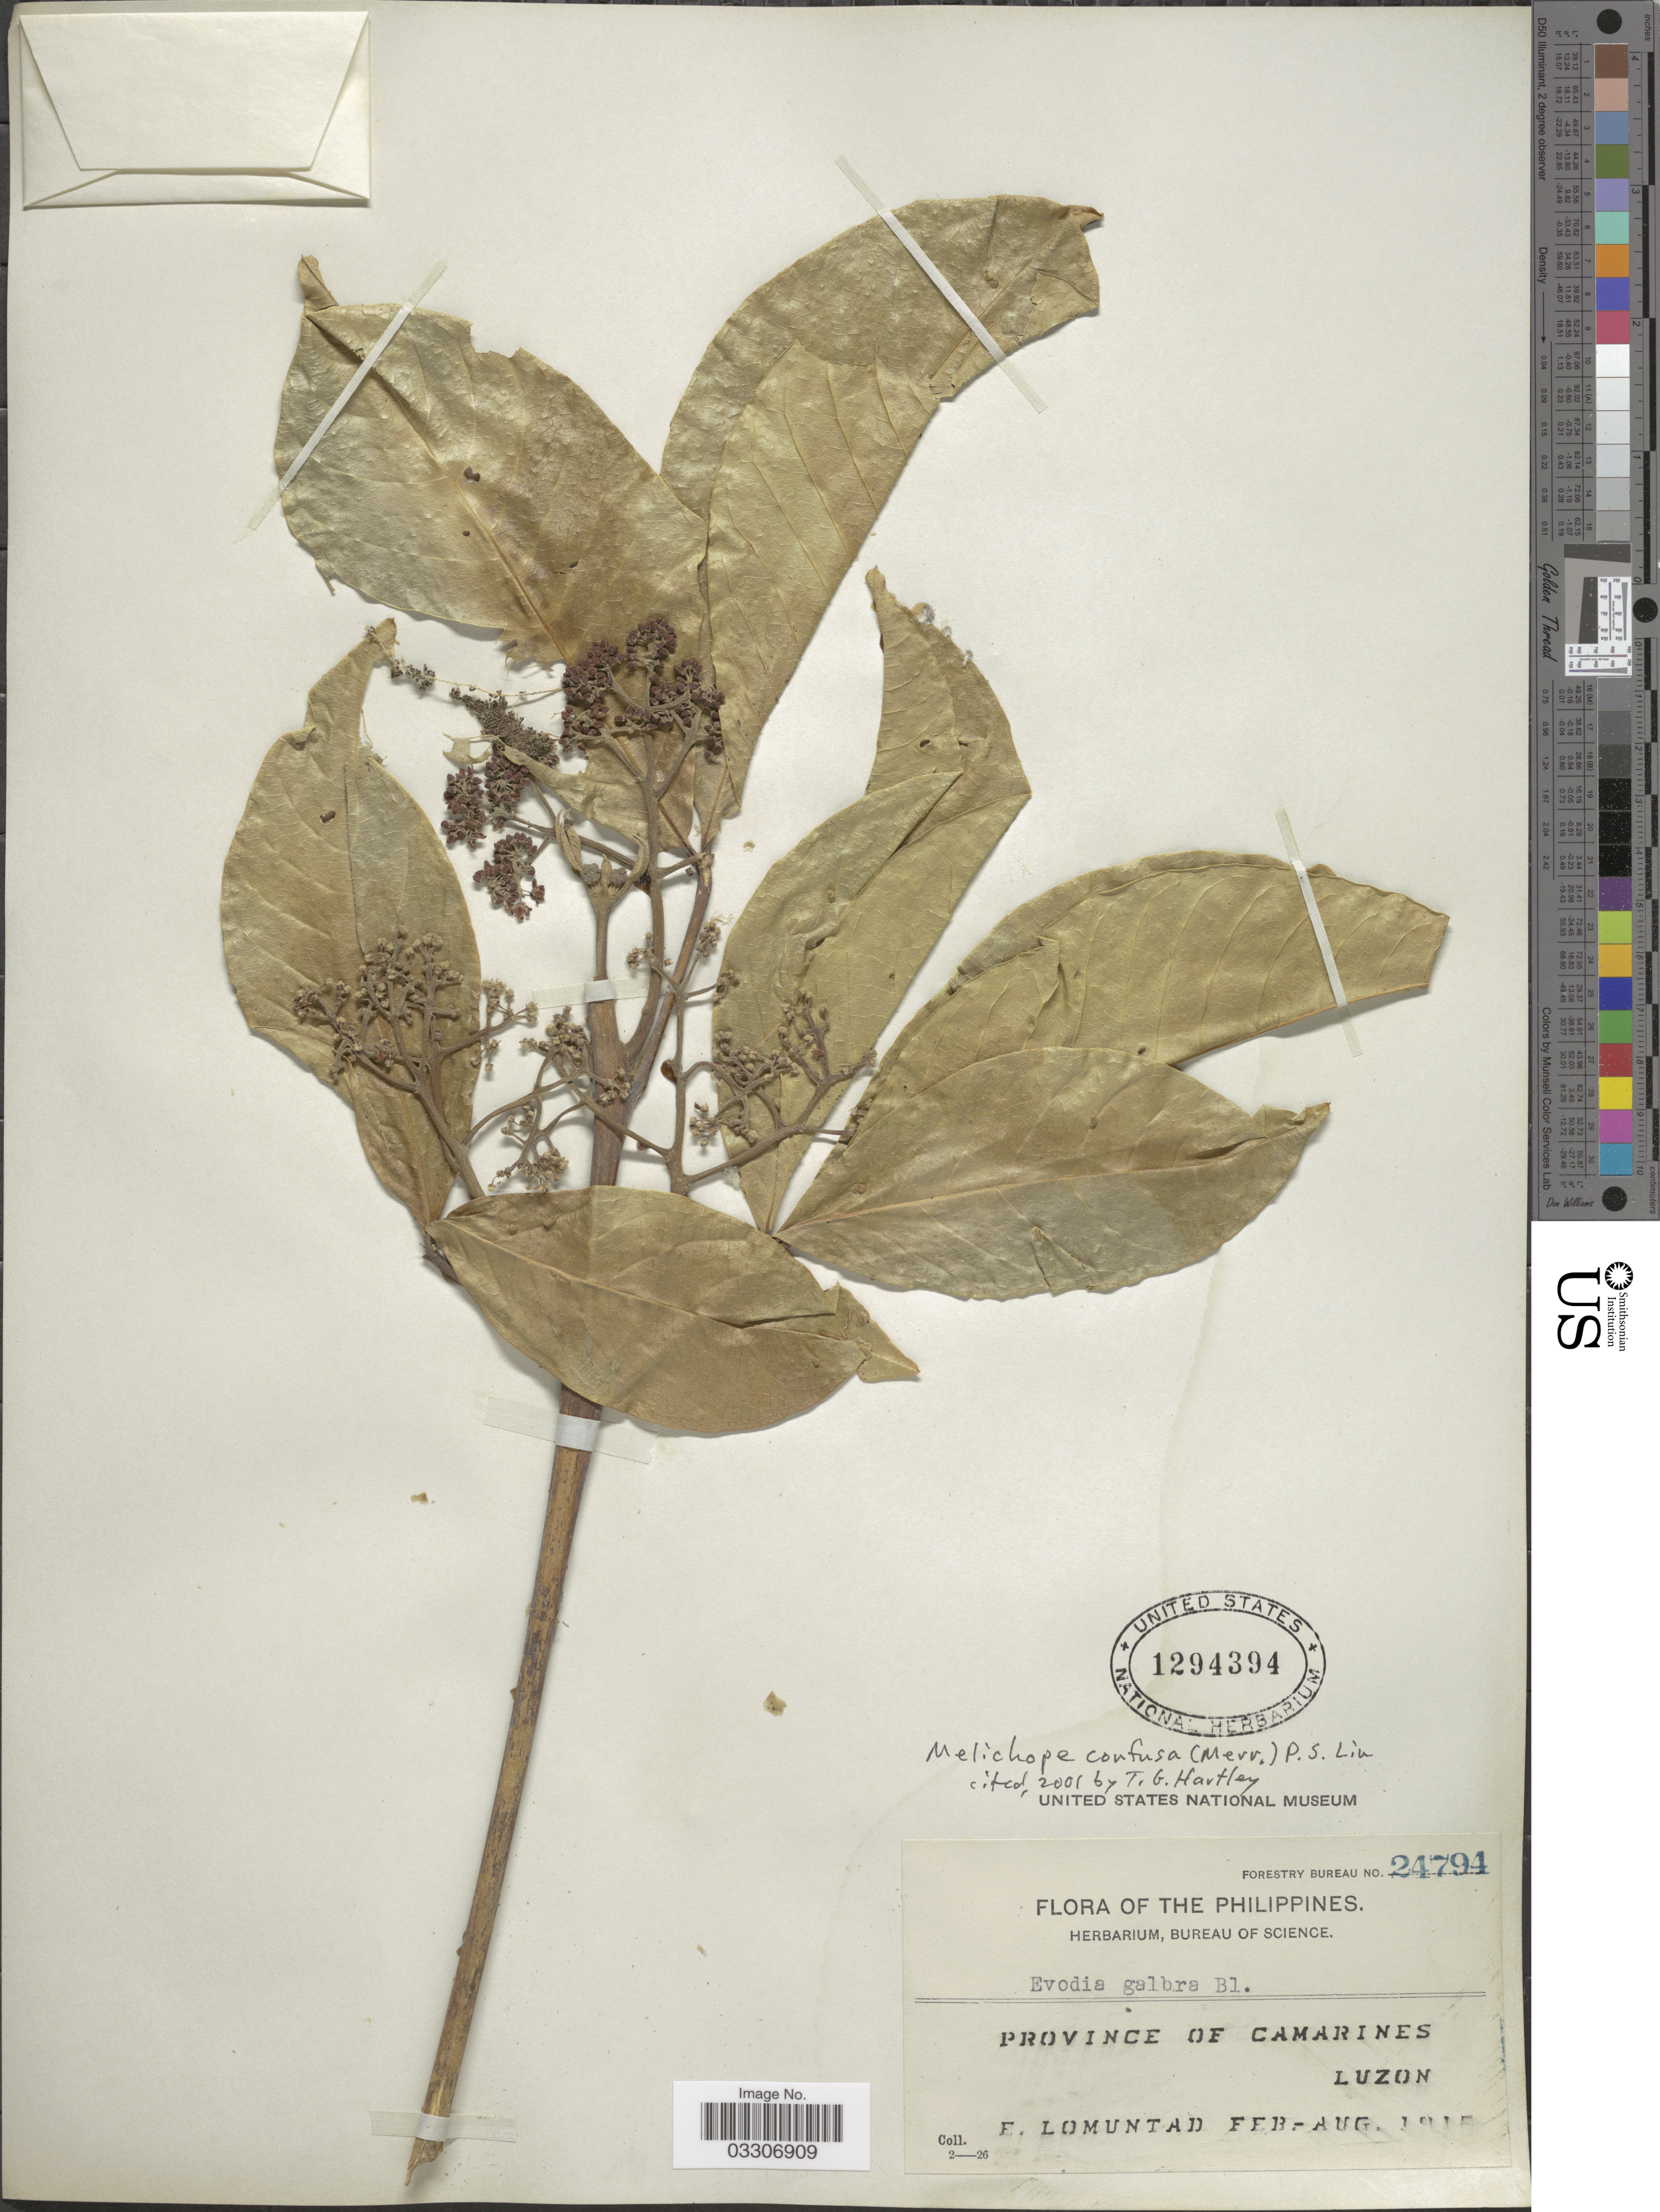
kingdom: Plantae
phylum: Tracheophyta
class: Magnoliopsida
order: Sapindales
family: Rutaceae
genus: Melicope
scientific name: Melicope confusa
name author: (Merr.) P.S. Liu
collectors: E. Lomuntad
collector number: Forestry Bureau 24794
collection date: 1915-02/1915-08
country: Philippines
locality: Province of Camarines, Luzon.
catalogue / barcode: US 1294394